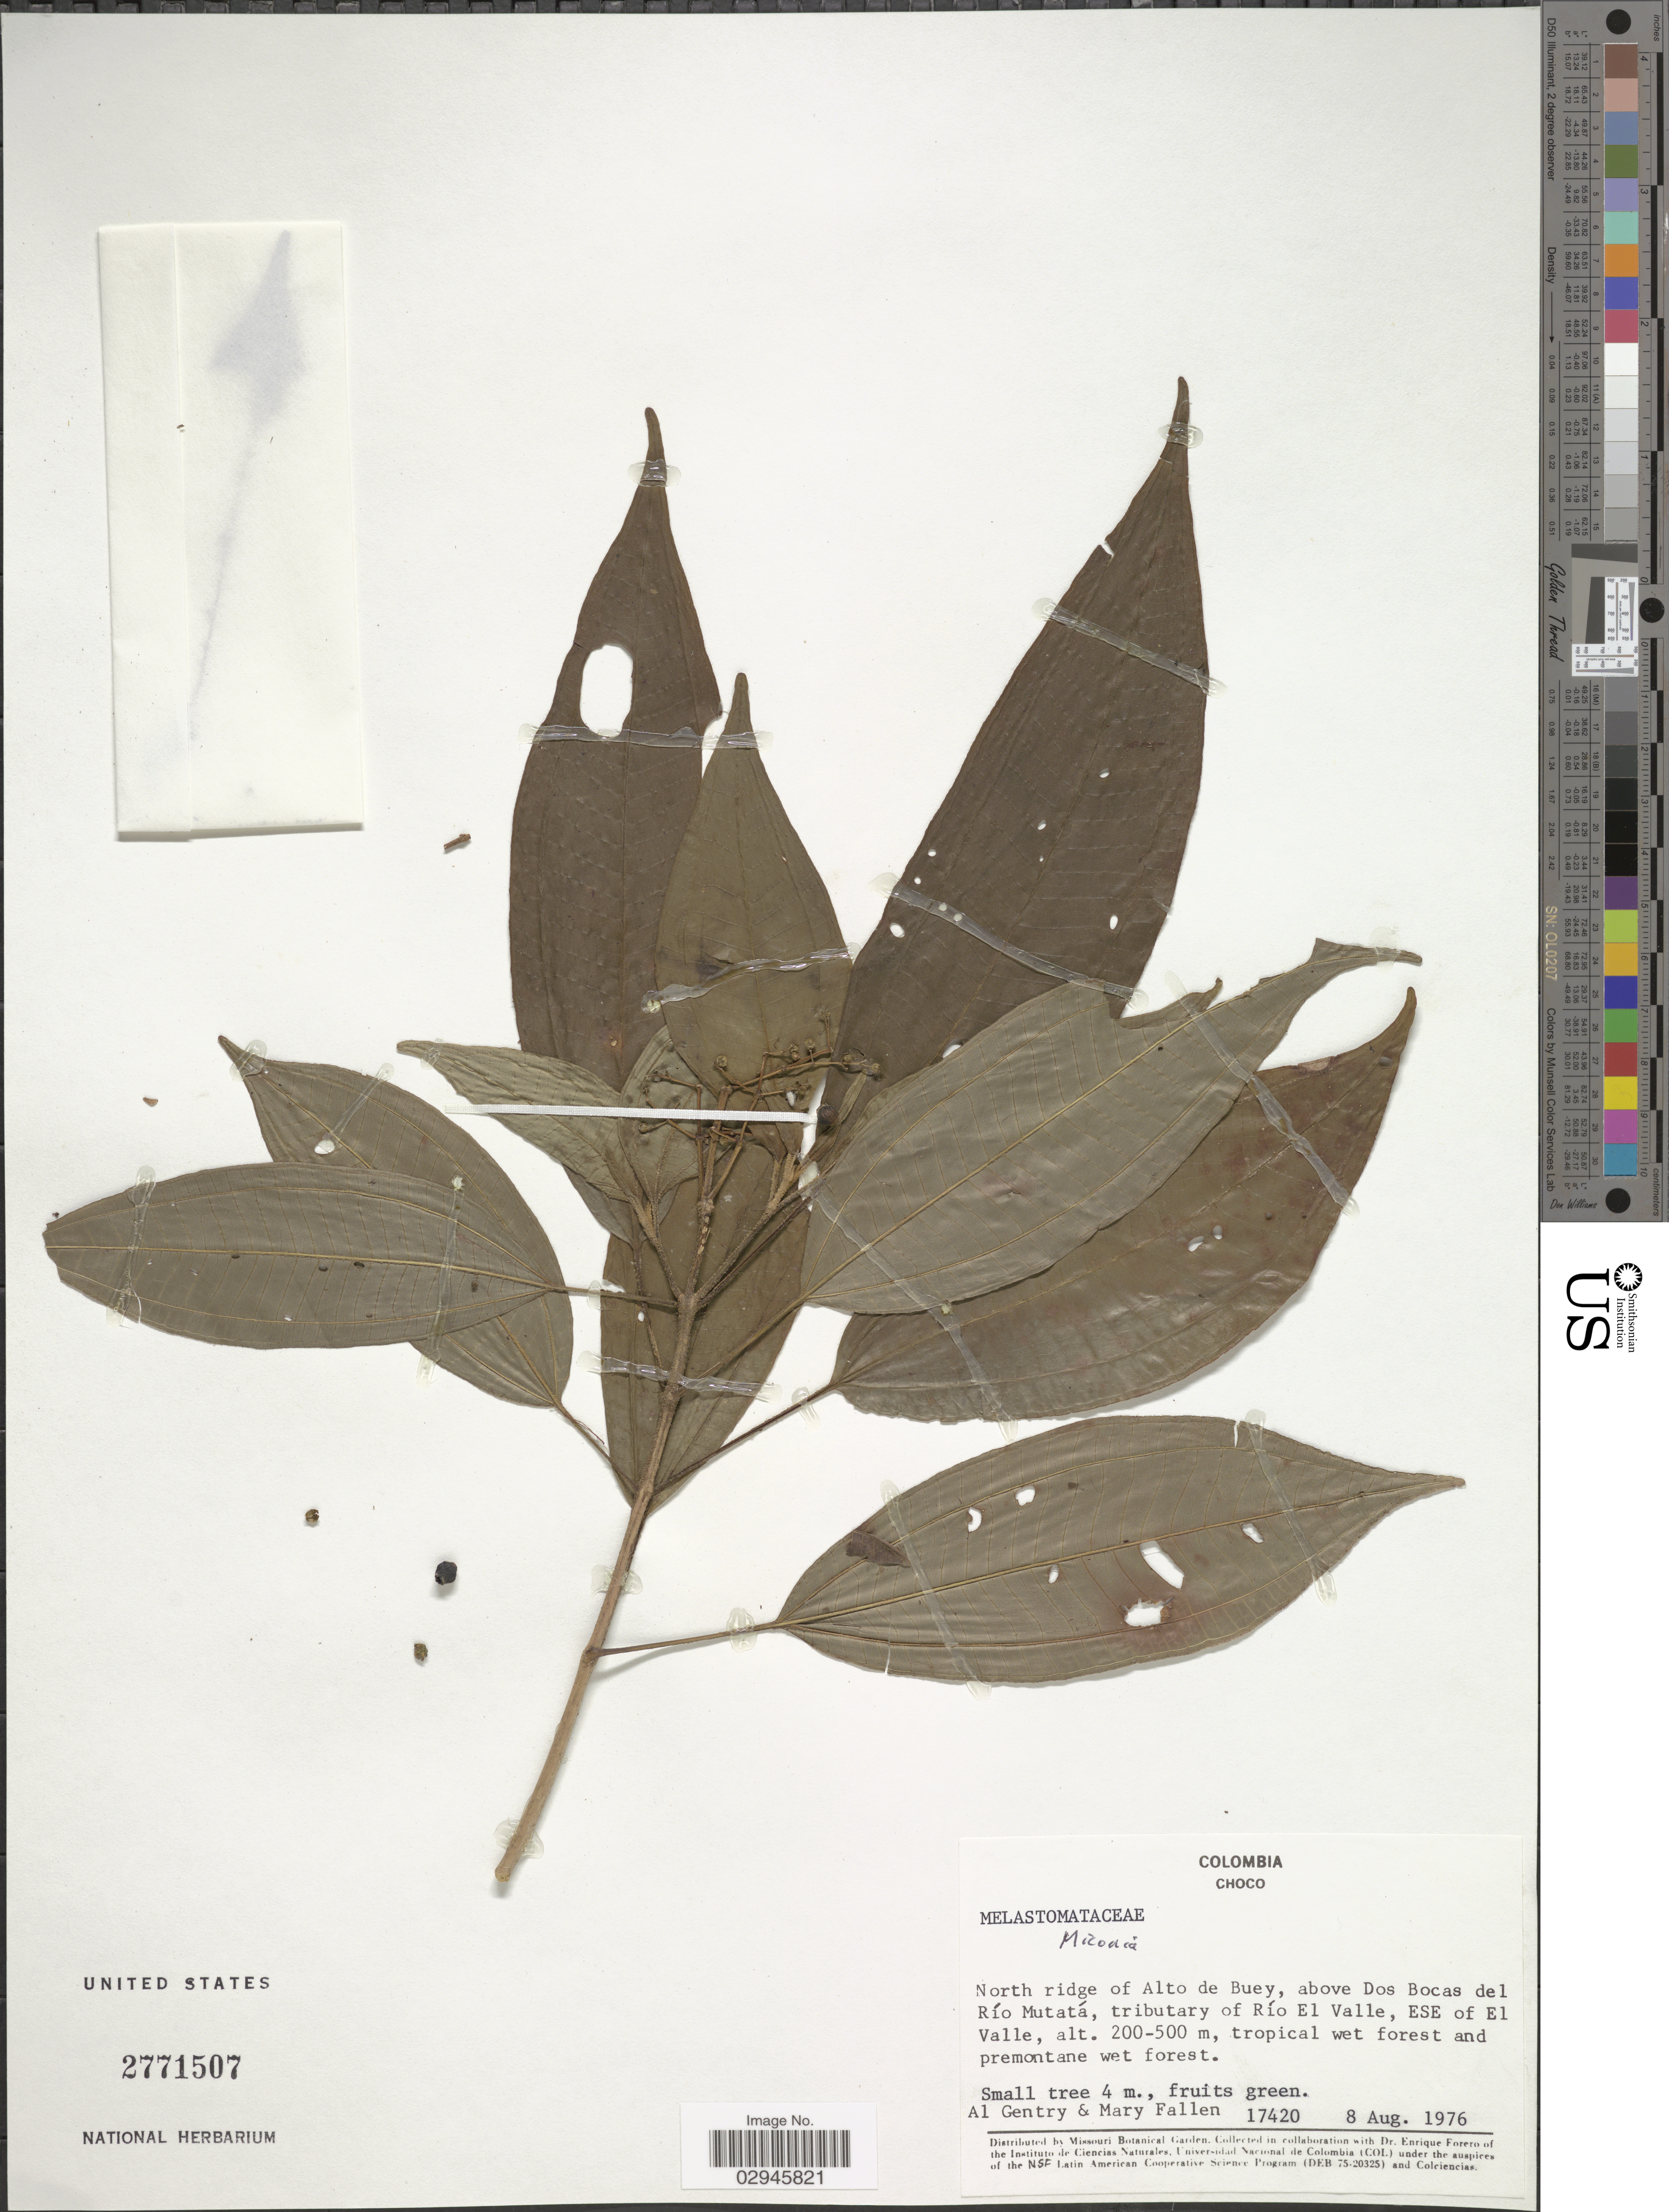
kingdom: Plantae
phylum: Tracheophyta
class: Magnoliopsida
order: Myrtales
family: Melastomataceae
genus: Miconia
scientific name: Miconia sp.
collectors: A. H. Gentry & M. Fallen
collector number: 17420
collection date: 1976-08-08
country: Colombia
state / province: Chocó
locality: North ridge of Alto de Buey, above Dos Bocas del Río Mutatá, tributary of Río El Valle, ESE of El Valle.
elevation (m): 200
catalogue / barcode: US 2771507